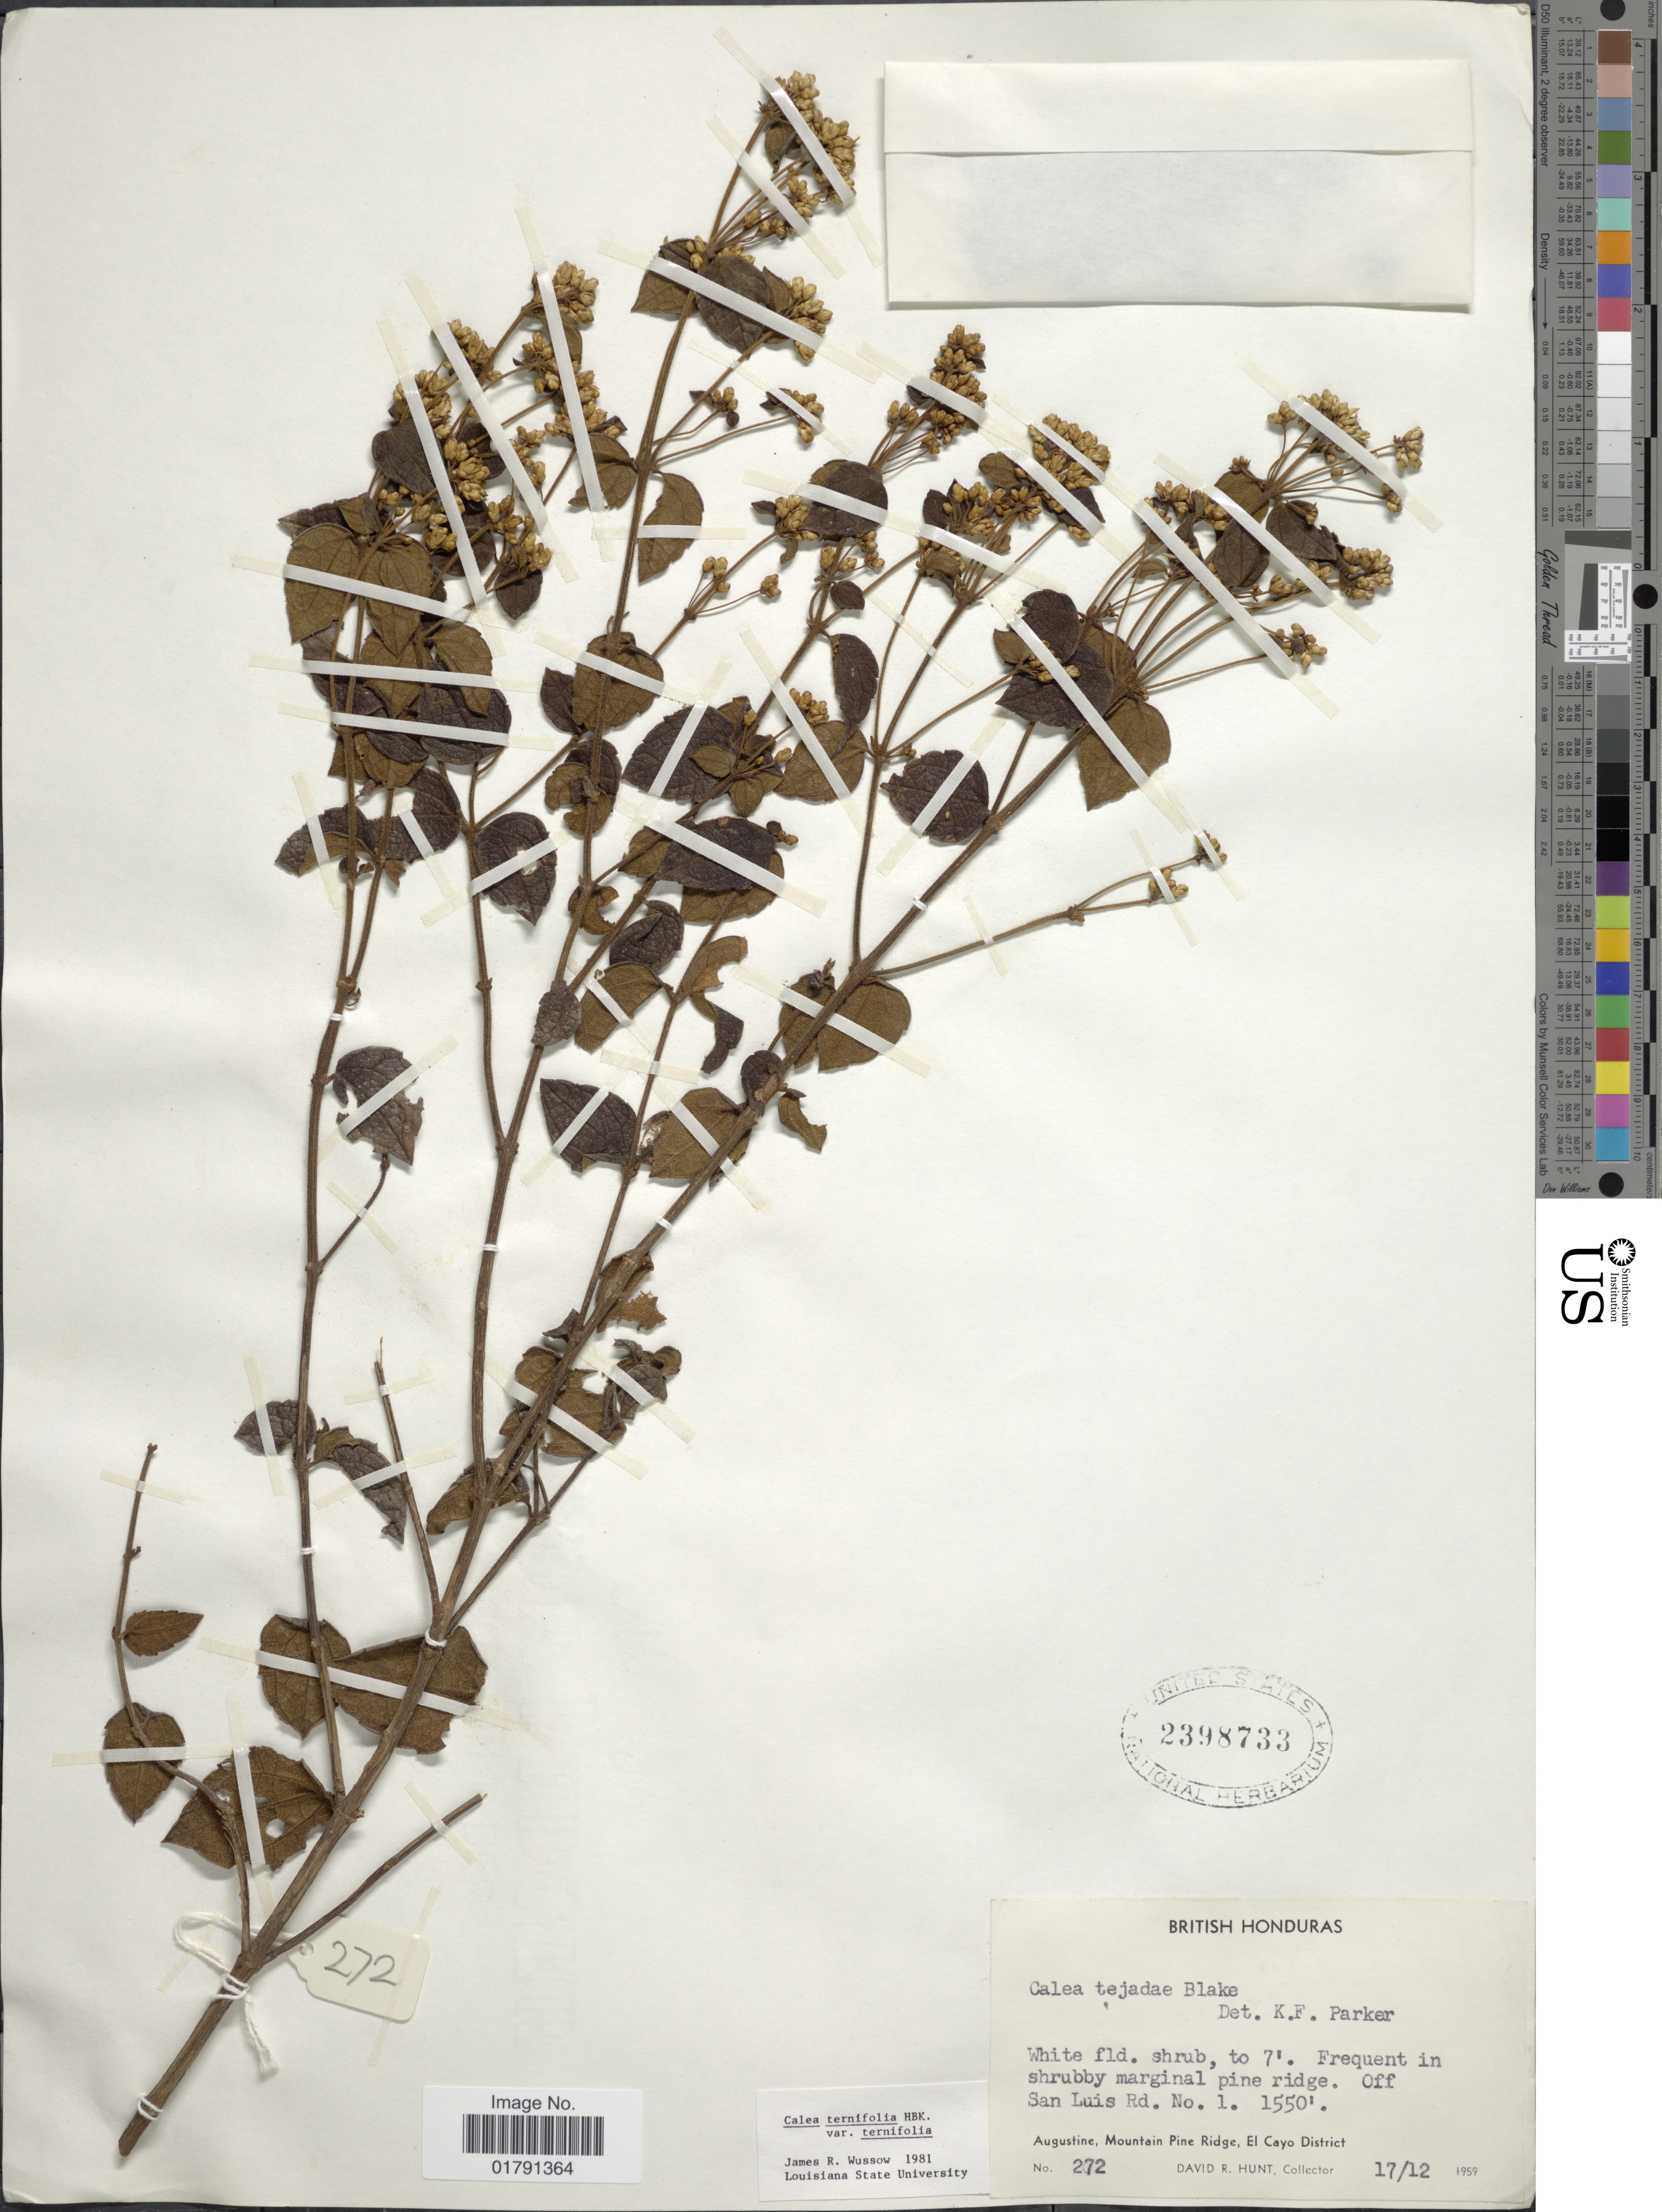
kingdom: Plantae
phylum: Tracheophyta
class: Magnoliopsida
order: Asterales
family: Asteraceae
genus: Calea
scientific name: Calea ternifolia Oliv., hom. illeg.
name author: Oliv.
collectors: D. R. Hunt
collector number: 272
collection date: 1959-12-17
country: Belize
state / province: Cayo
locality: British Honduras, Off San Luis Rd. No. 1, Augustine, Mountain Pine Ridge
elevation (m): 472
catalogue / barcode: US 2398733